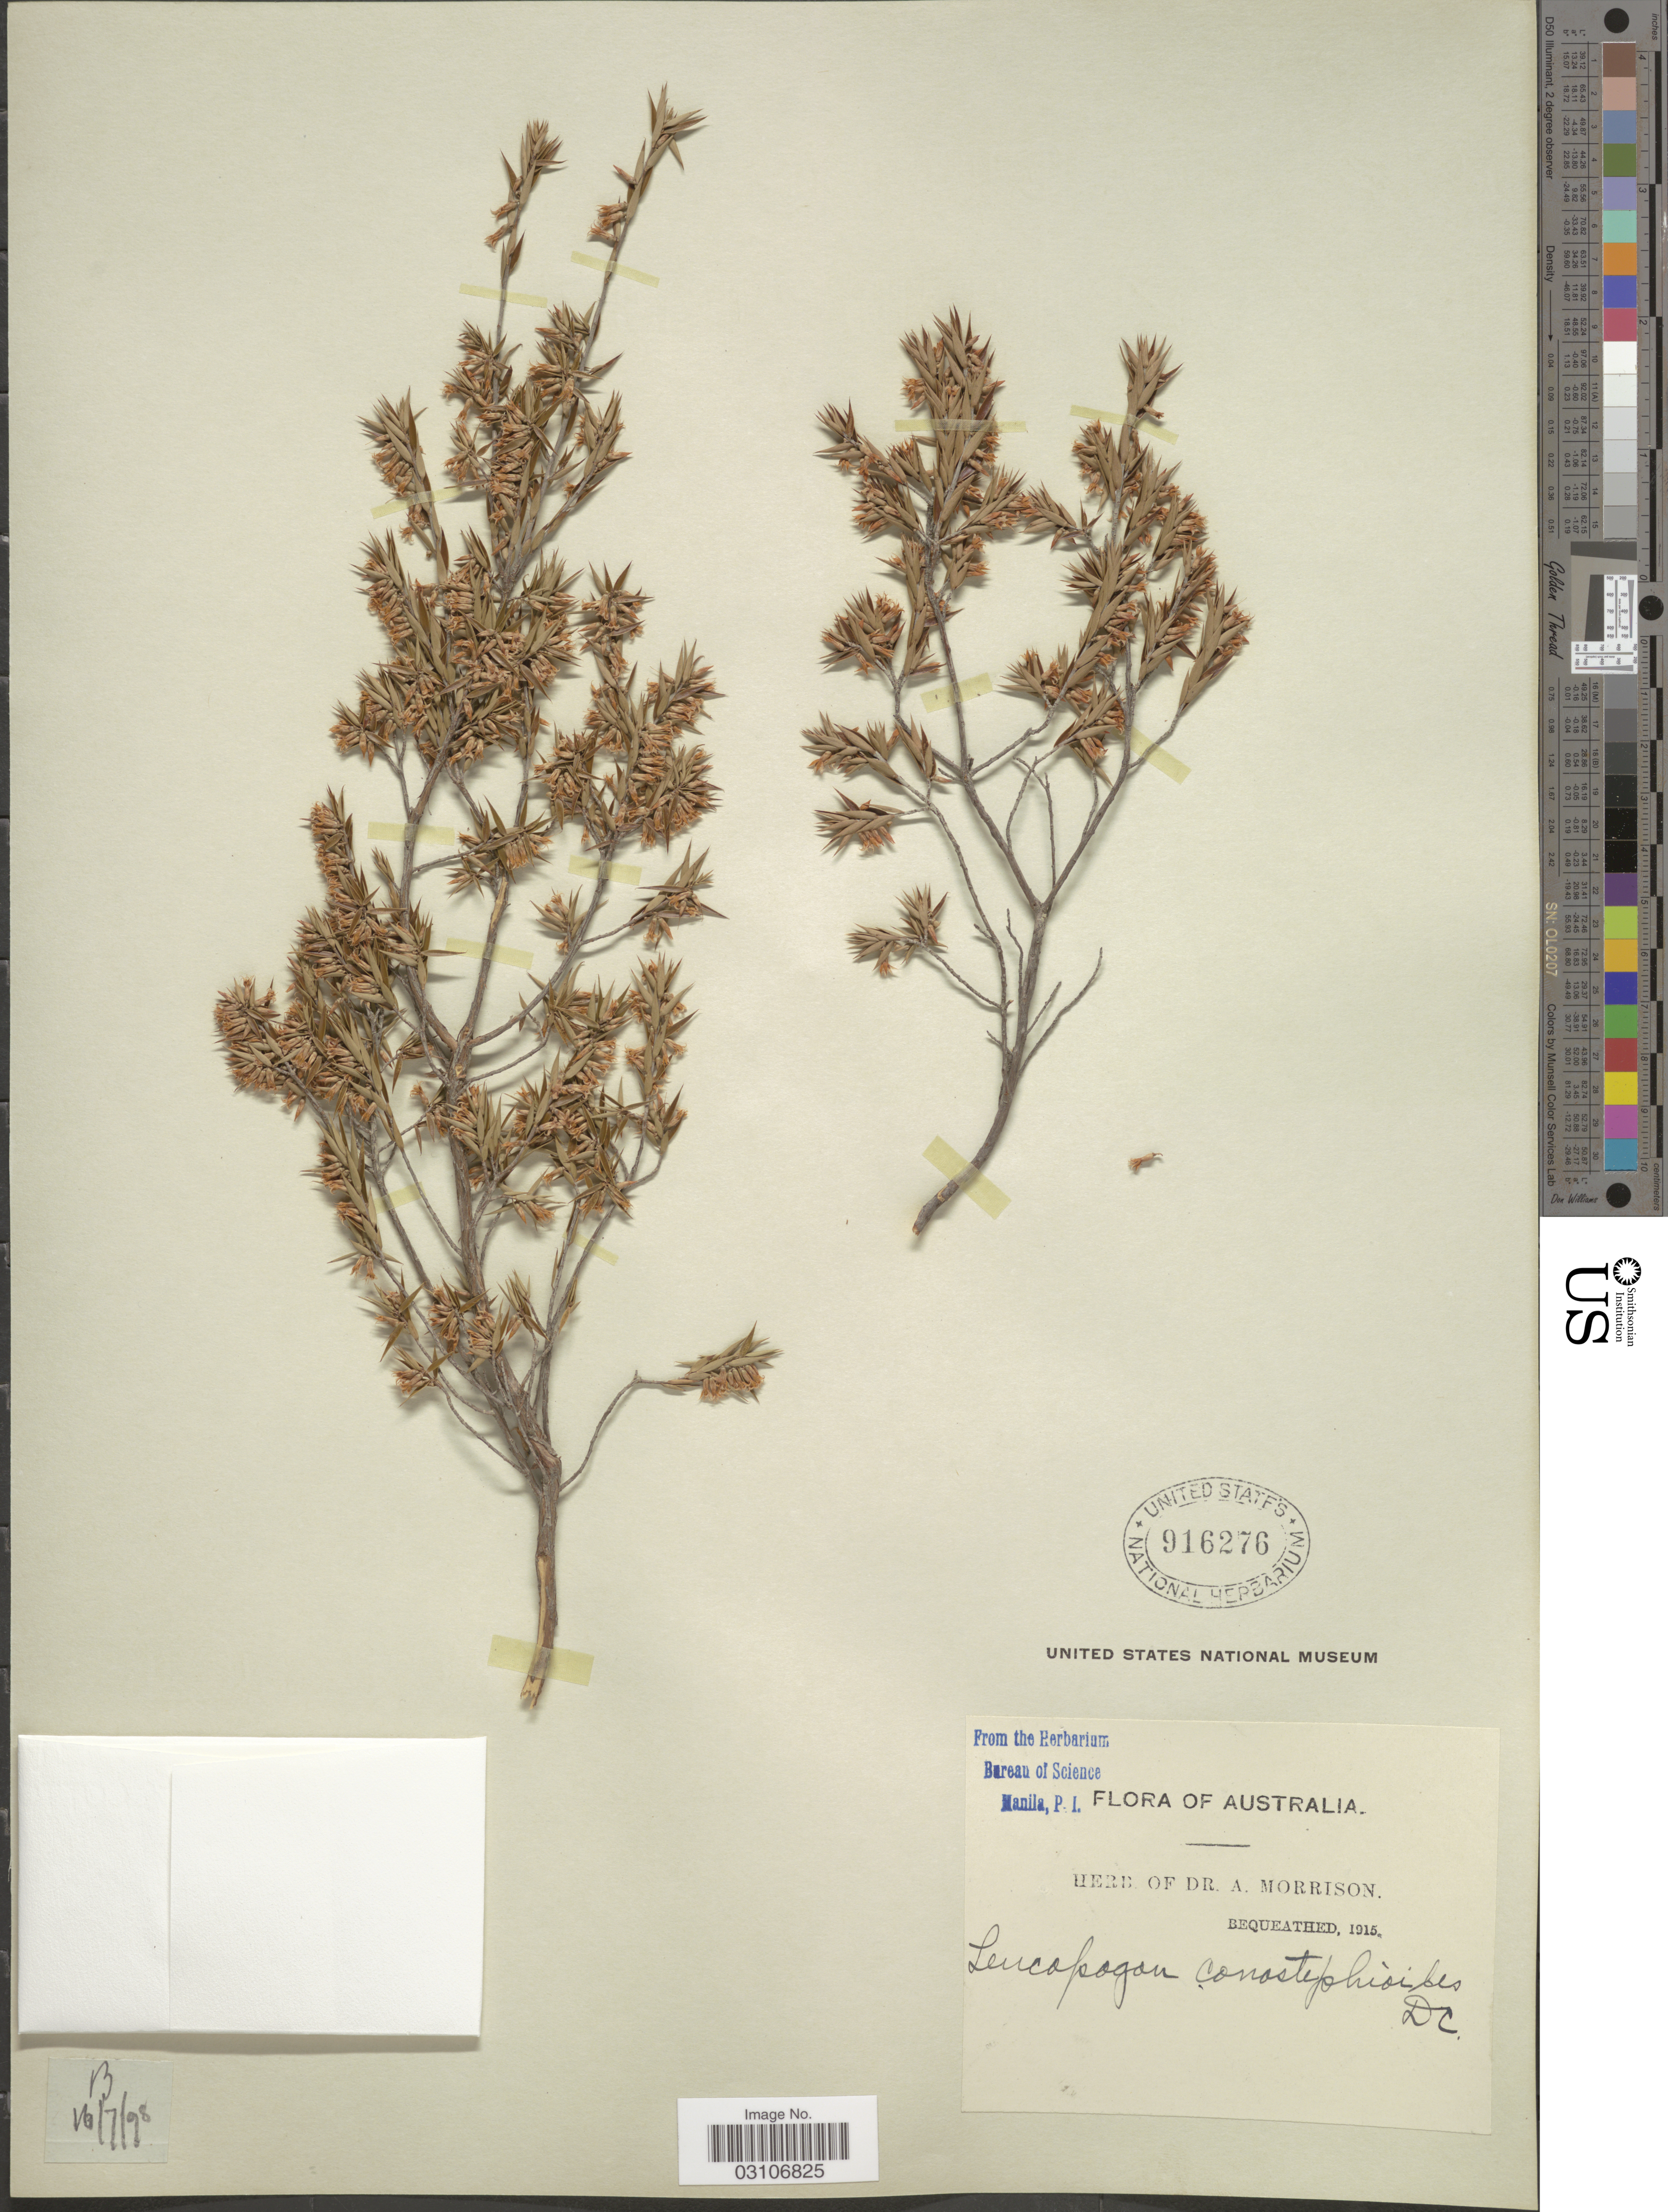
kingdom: Plantae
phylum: Tracheophyta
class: Magnoliopsida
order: Ericales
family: Ericaceae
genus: Leucopogon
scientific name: Leucopogon conostephioides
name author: DC.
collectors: ex herb. Dr. A. Morrison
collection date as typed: Transcribed d/m/y: 16/7/98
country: Australia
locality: B.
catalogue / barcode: US 916276